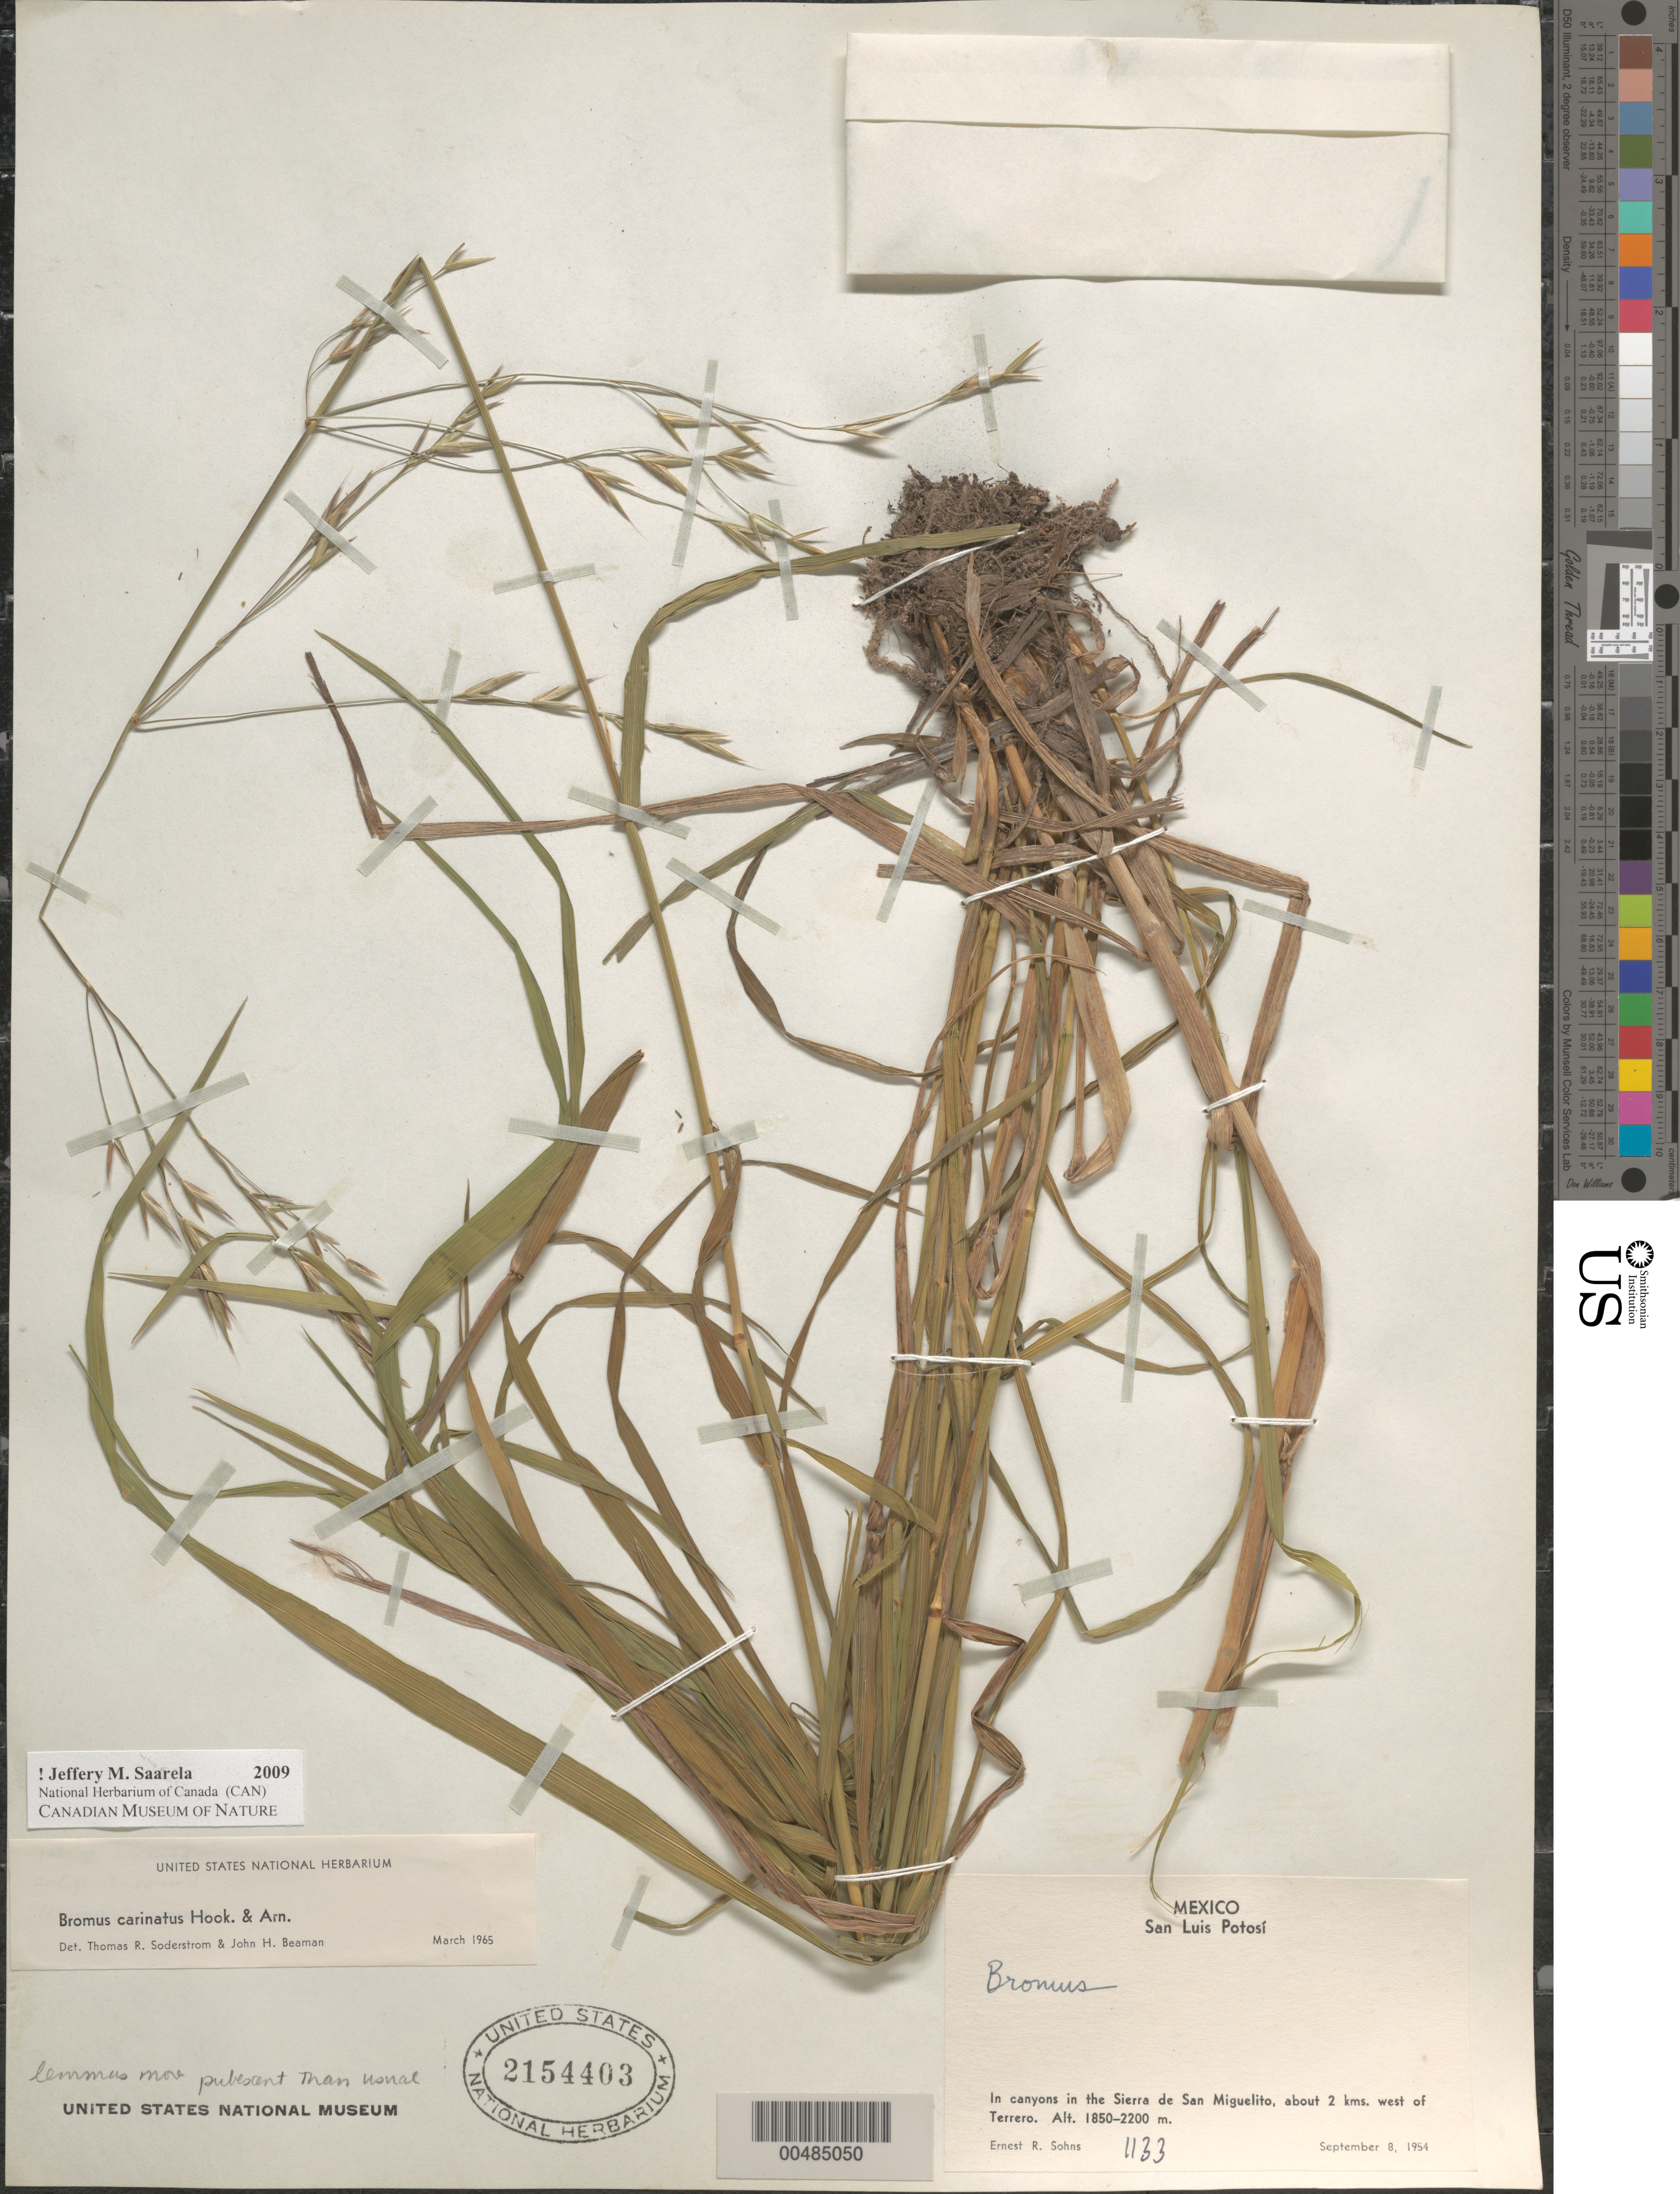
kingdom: Plantae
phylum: Tracheophyta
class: Liliopsida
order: Poales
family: Poaceae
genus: Bromus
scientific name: Bromus carinatus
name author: Hook. & Arn.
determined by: Soderstrom, T. R.; Beaman, J. H.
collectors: E. R. Sohns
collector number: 1133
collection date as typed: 8 Sep 1954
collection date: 1954-09-08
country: Mexico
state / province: San Luis Potosi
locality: In the canyons in the Sierra de San Miguelito, about 2 km W of Terrero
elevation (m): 1850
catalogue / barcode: US 2154403